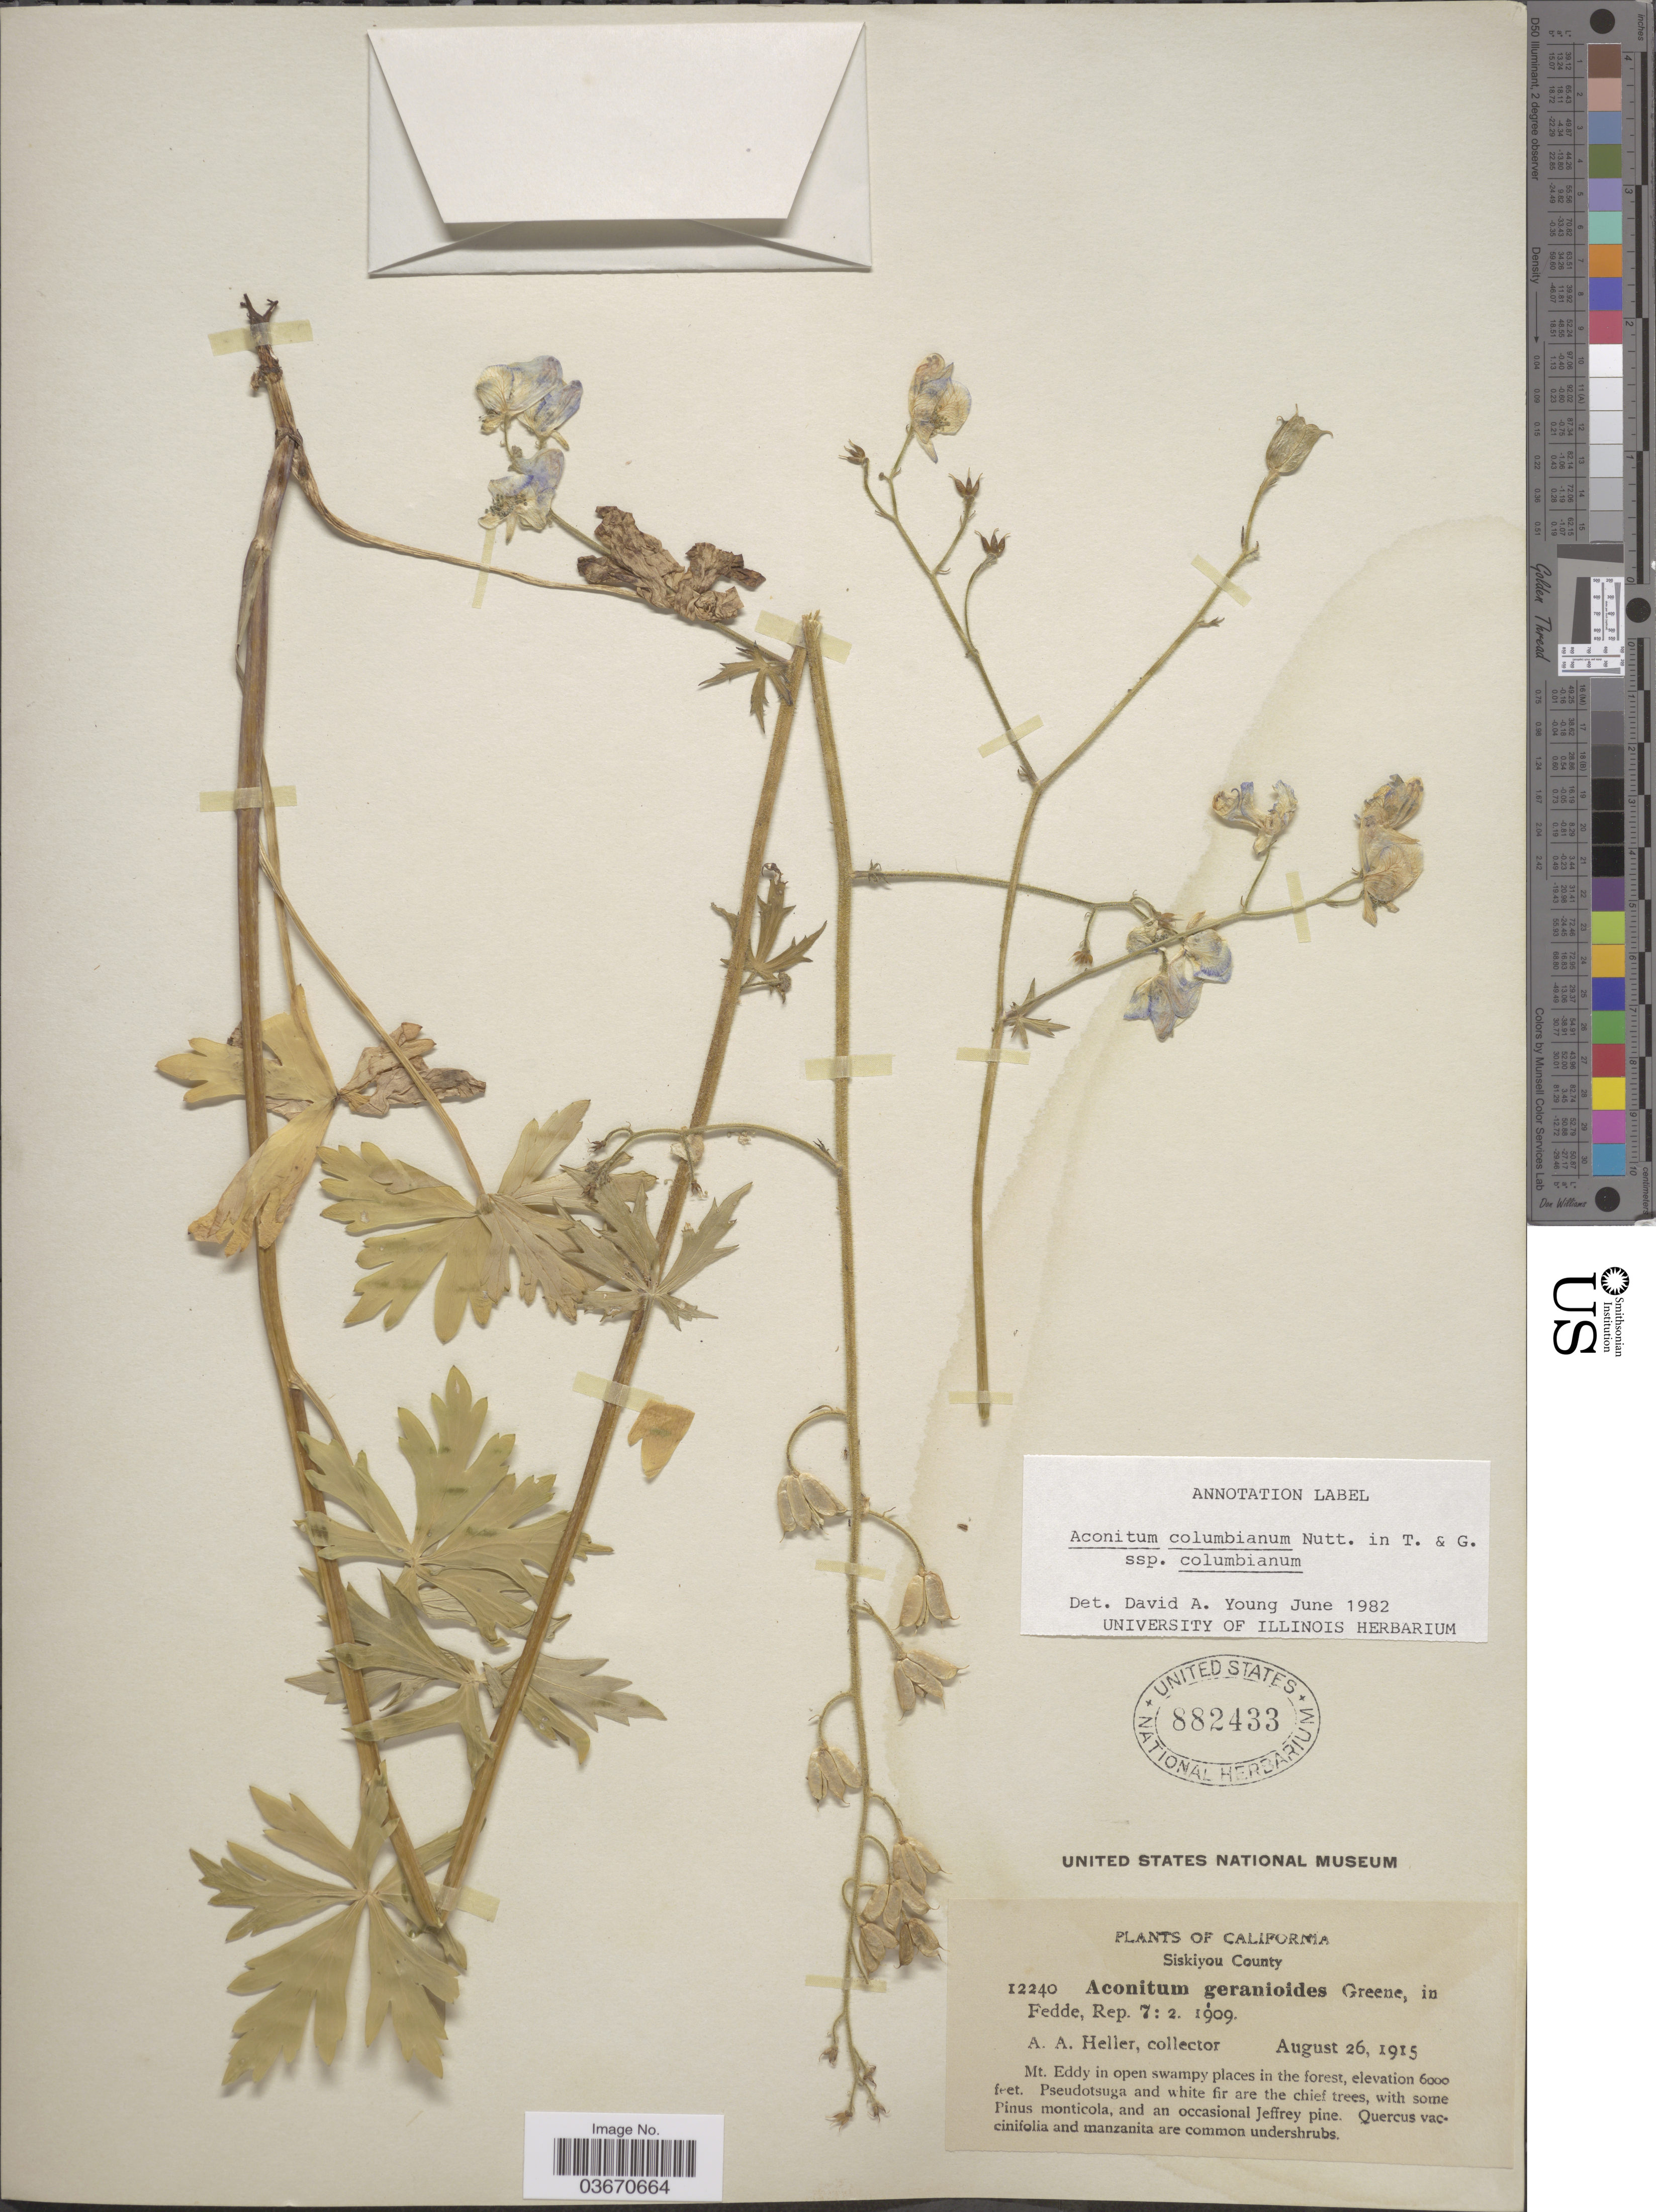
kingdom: Plantae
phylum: Tracheophyta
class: Magnoliopsida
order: Ranunculales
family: Ranunculaceae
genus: Aconitum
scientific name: Aconitum columbianum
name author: Nutt.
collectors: A. A. Heller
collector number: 12240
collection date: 1915-08-26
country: United States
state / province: California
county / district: Siskiyou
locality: Siskiyou County. Mt. Eddy.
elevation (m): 1829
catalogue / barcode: US 882433